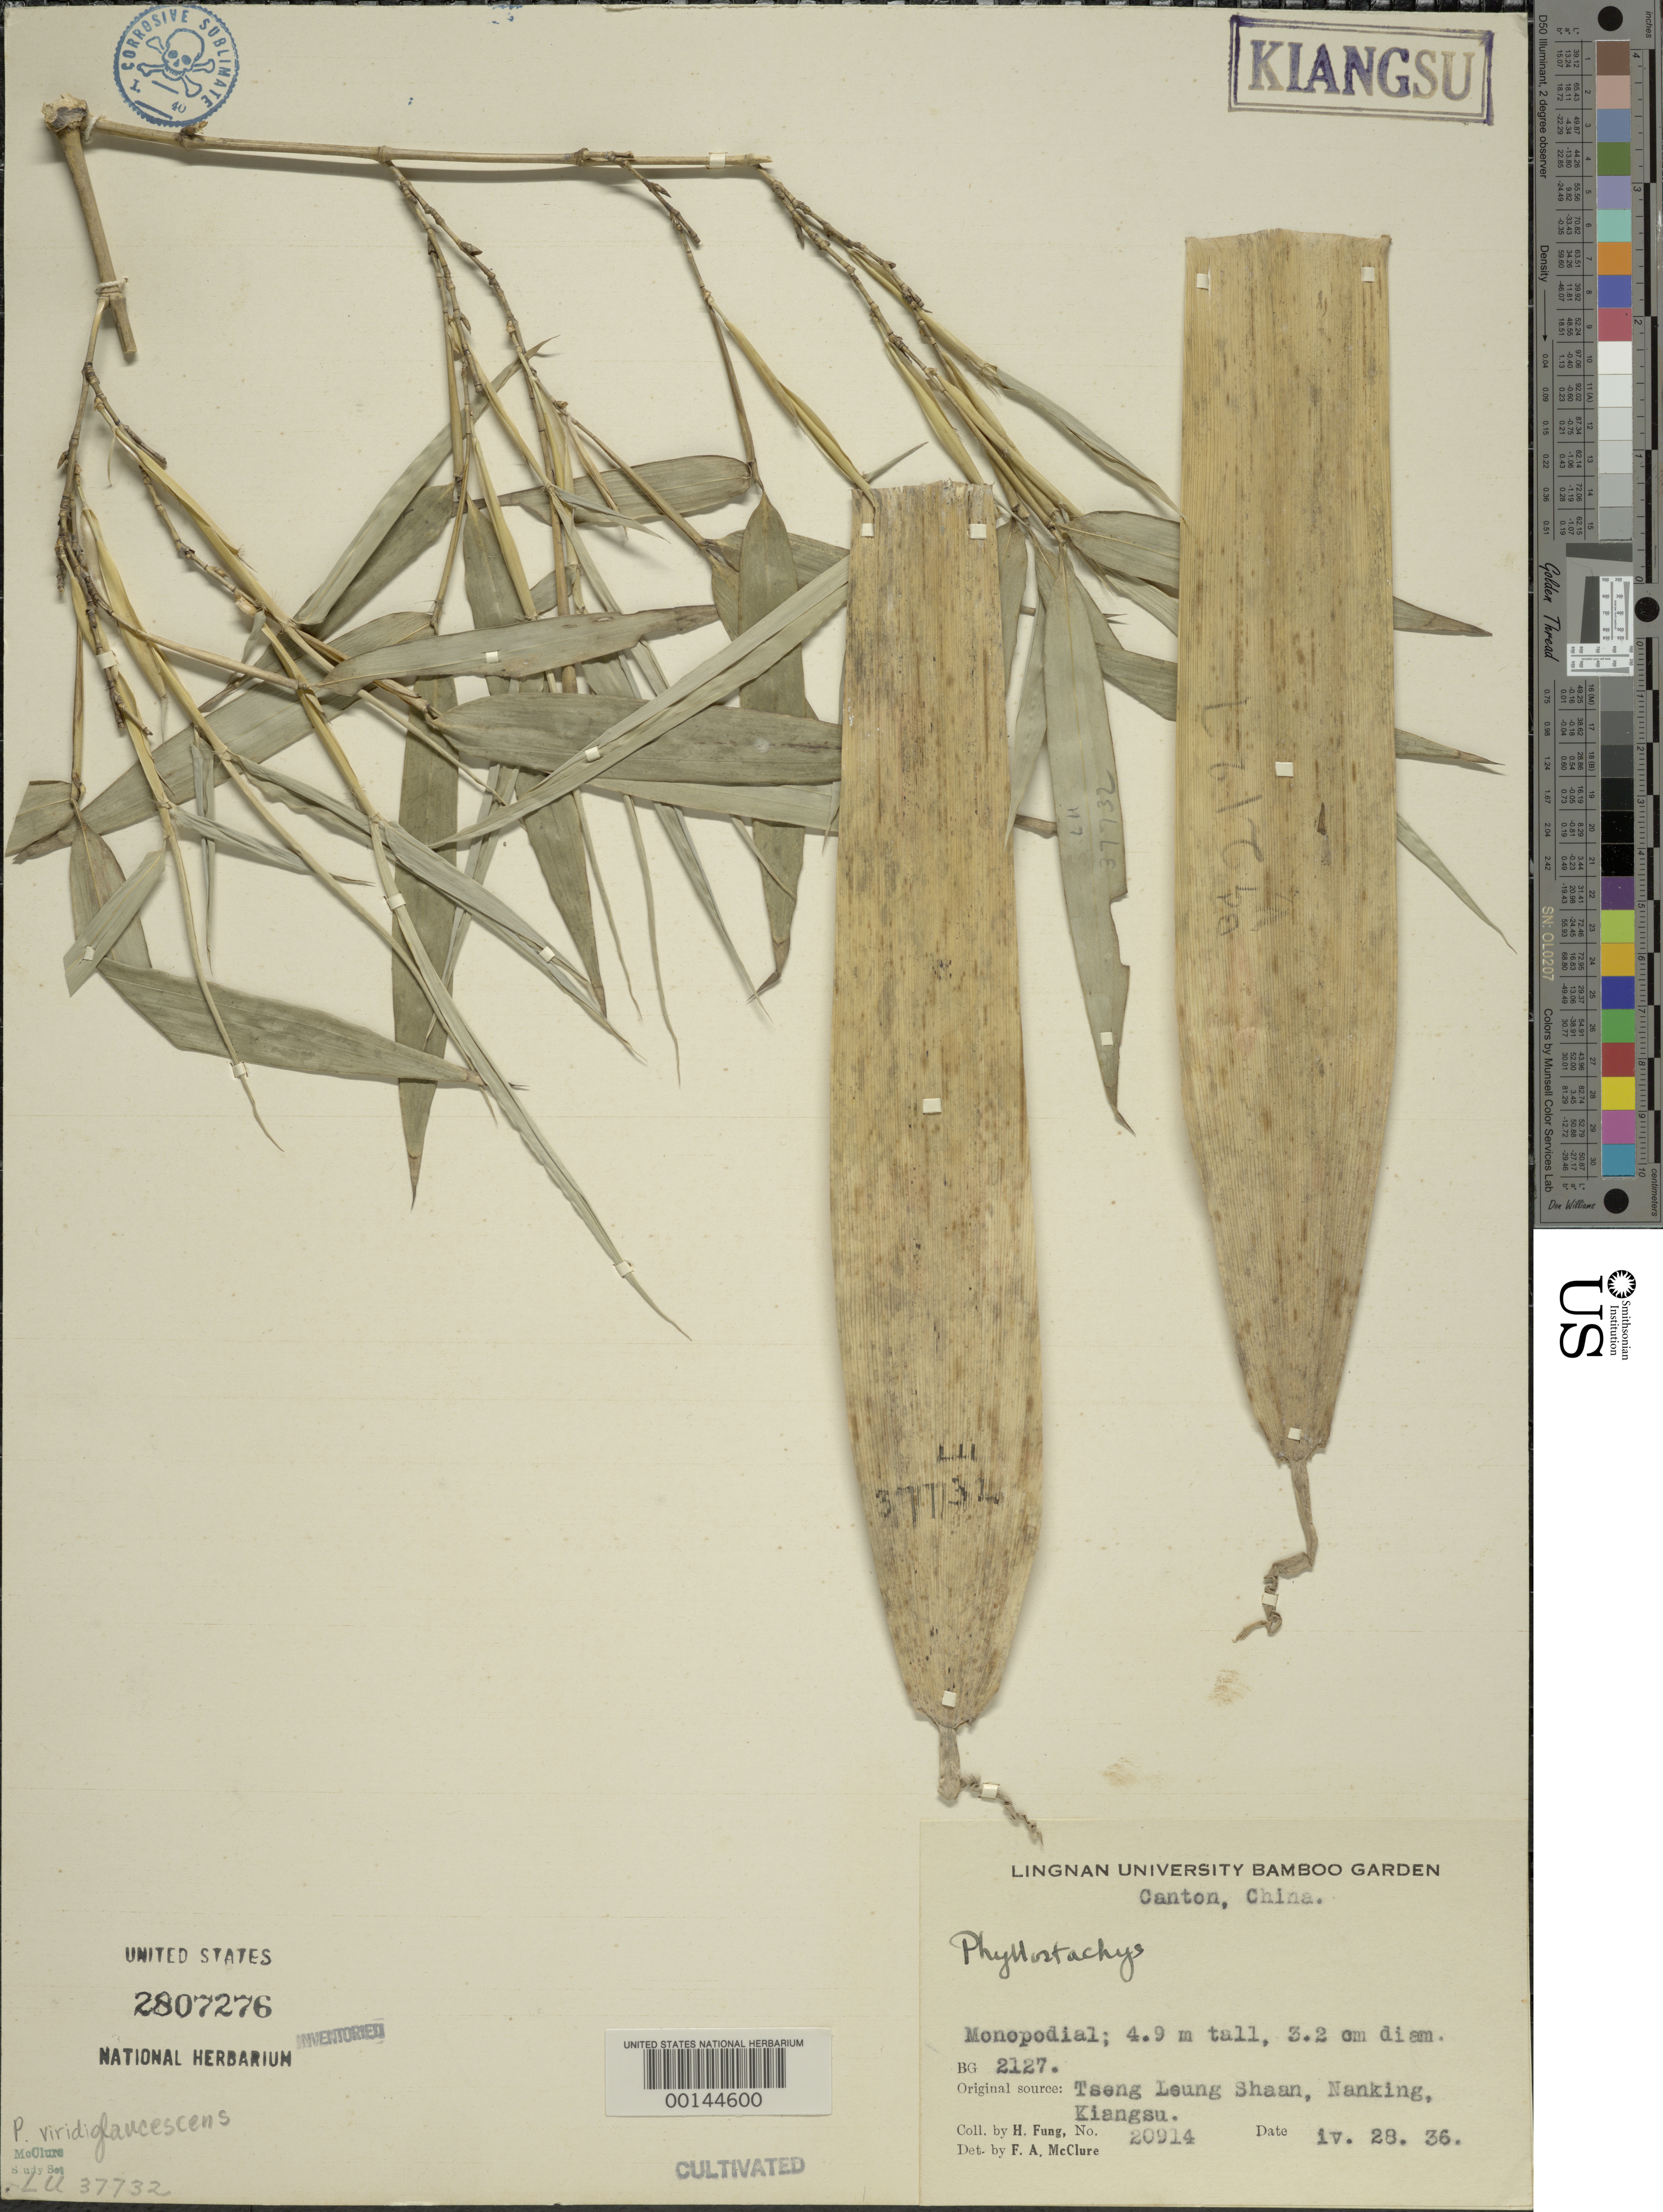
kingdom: Plantae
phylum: Tracheophyta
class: Liliopsida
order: Poales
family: Poaceae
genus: Phyllostachys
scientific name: Phyllostachys viridiglaucescens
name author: Rivière & C. Rivière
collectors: H. L. Fung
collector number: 20914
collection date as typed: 28 Apr 1936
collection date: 1936-04-28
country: China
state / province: Guangdong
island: Honam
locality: Canton, lingnan univ. bg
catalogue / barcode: US 2807276